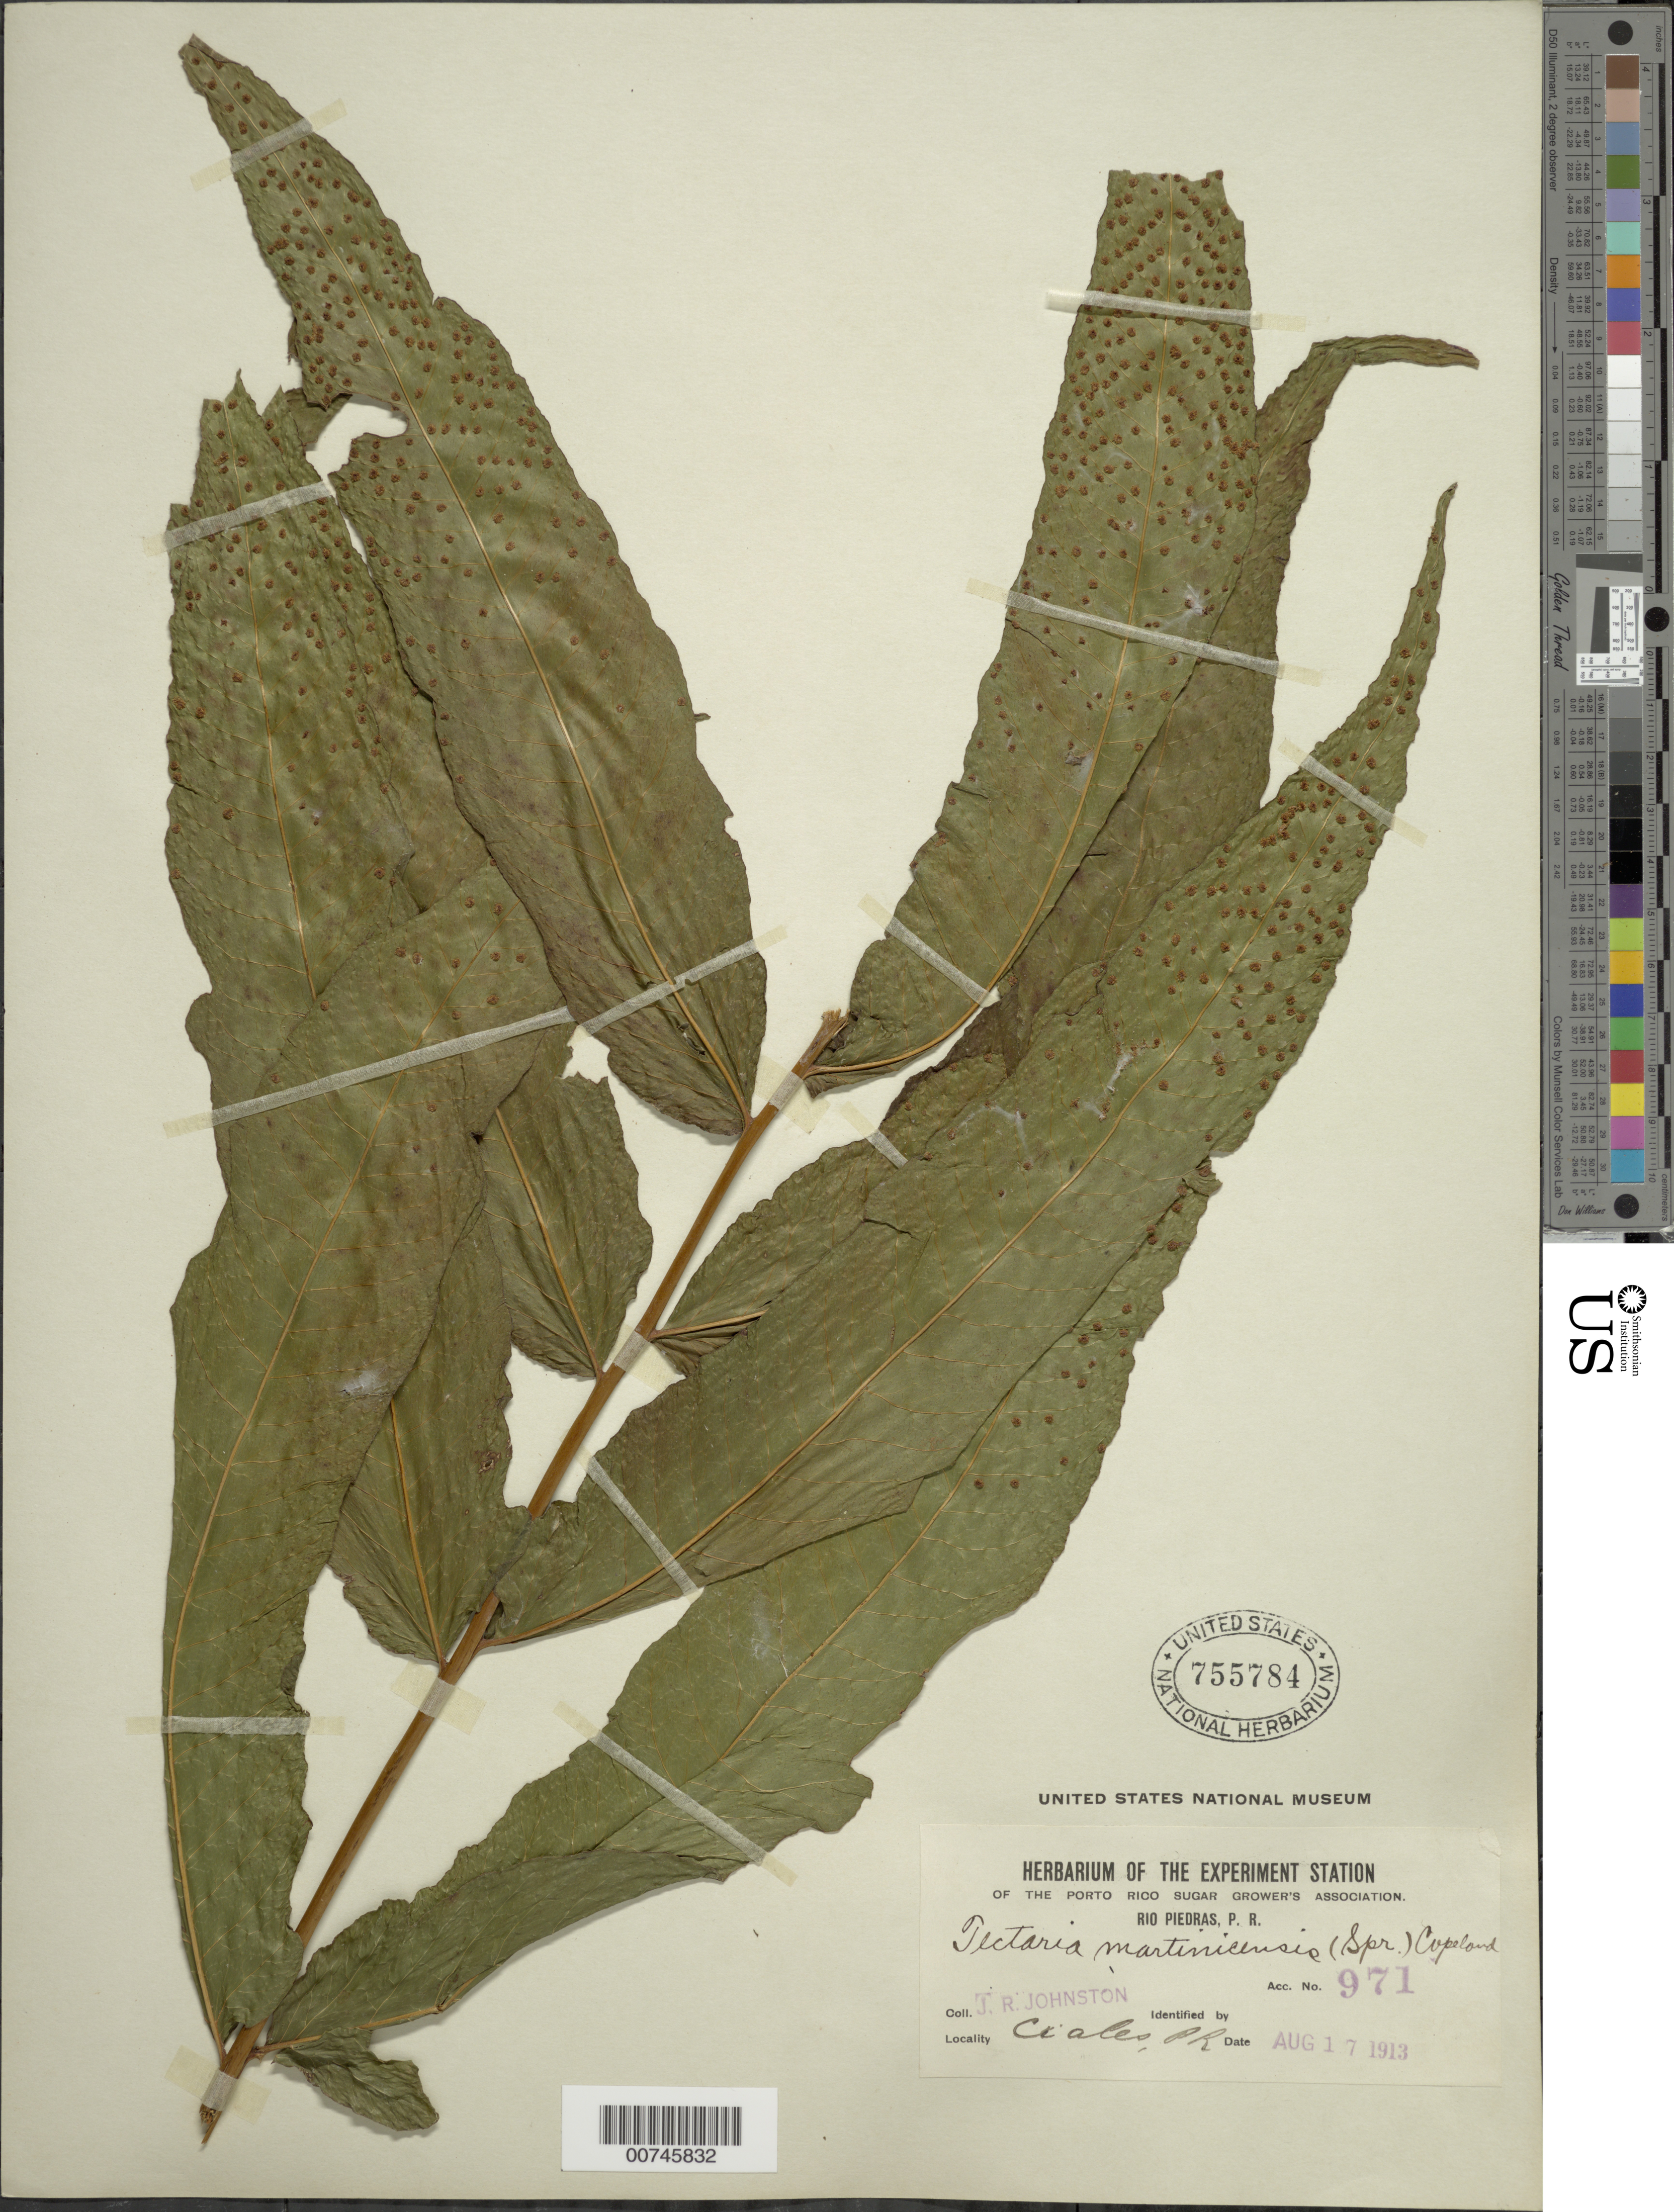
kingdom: Plantae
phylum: Tracheophyta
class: Polypodiopsida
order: Polypodiales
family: Tectariaceae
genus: Tectaria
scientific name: Tectaria incisa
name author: Cav.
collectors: J. Johnston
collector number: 971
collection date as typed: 17 Aug 1913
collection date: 1913-08-17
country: Puerto Rico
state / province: San Juan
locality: Ciales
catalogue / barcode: US 755784